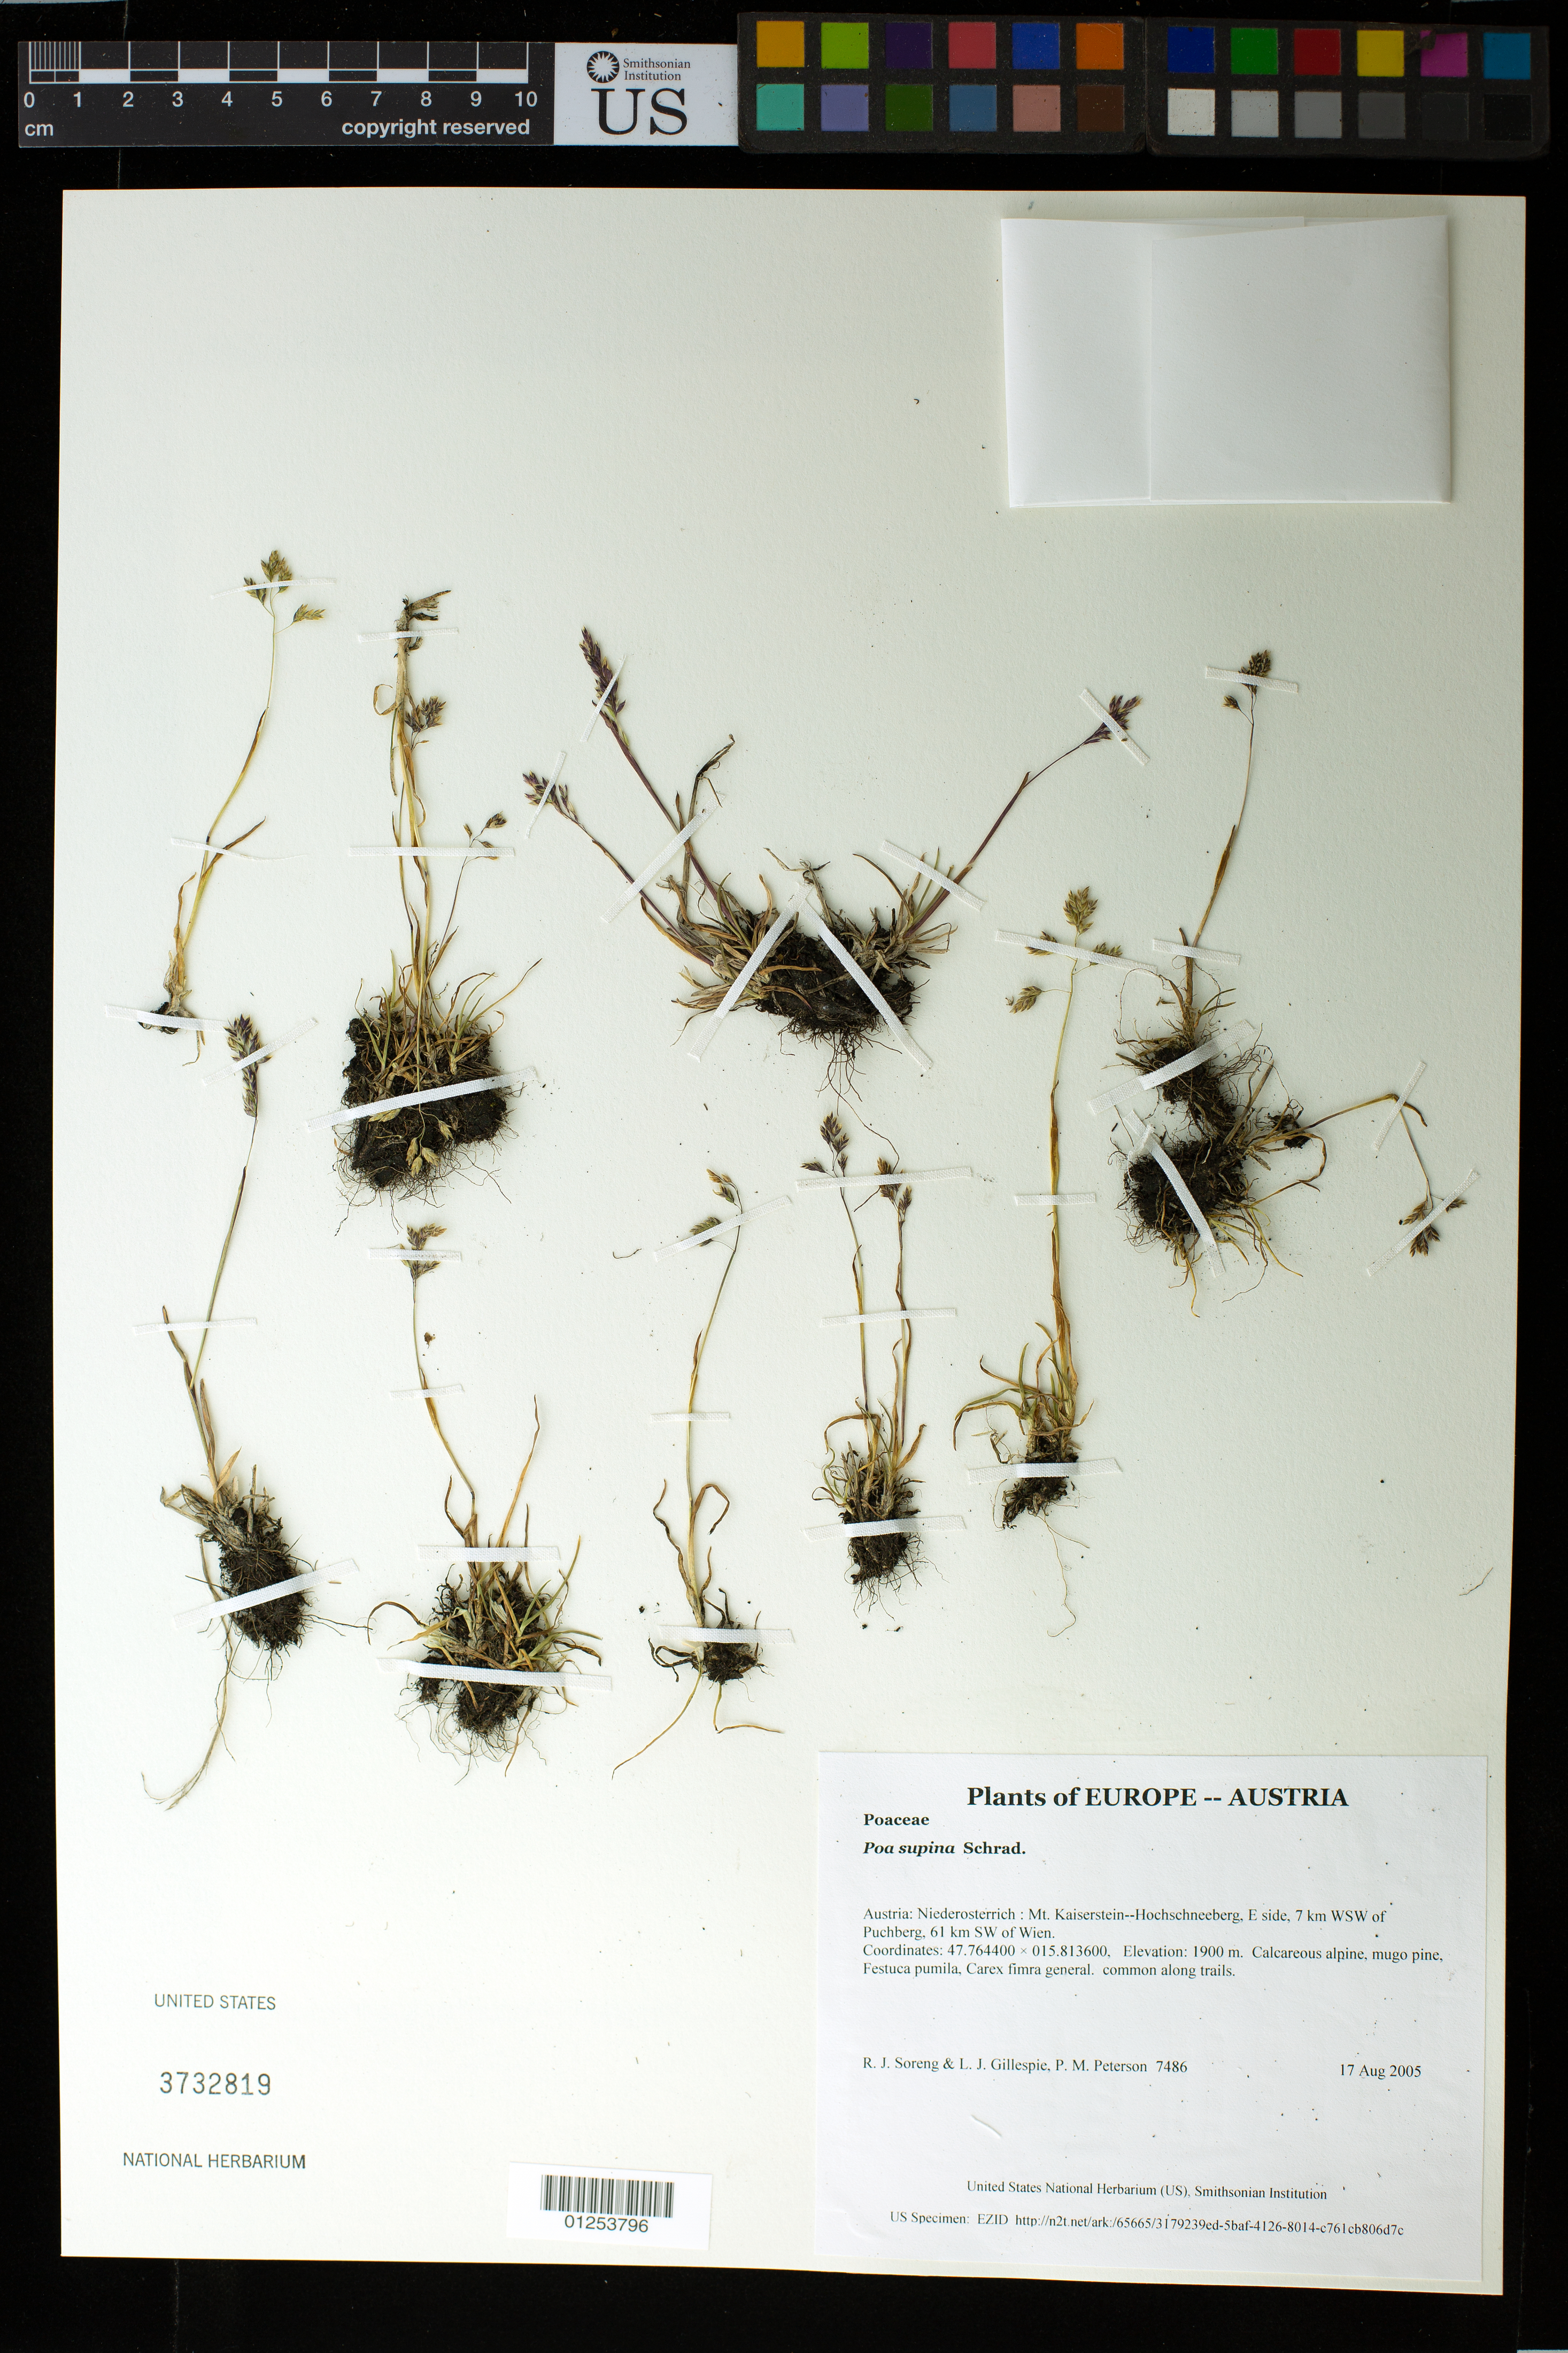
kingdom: Plantae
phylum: Tracheophyta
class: Liliopsida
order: Poales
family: Poaceae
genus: Poa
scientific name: Poa supina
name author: Schrad.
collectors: R. J. Soreng, L. J. Gillespie & P. M. Peterson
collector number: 7486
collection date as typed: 17 Aug 2005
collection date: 2005-08-17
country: Austria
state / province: Niederosterreich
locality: Mt. Kaiserstein--Hochschneeberg, E side, 7 km WSW of Puchberg, 61 km SW of Wien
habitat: Calcareous alpine, mugo pine, Festuca pumila, Carex fimra general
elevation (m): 1900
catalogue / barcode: US 3732819